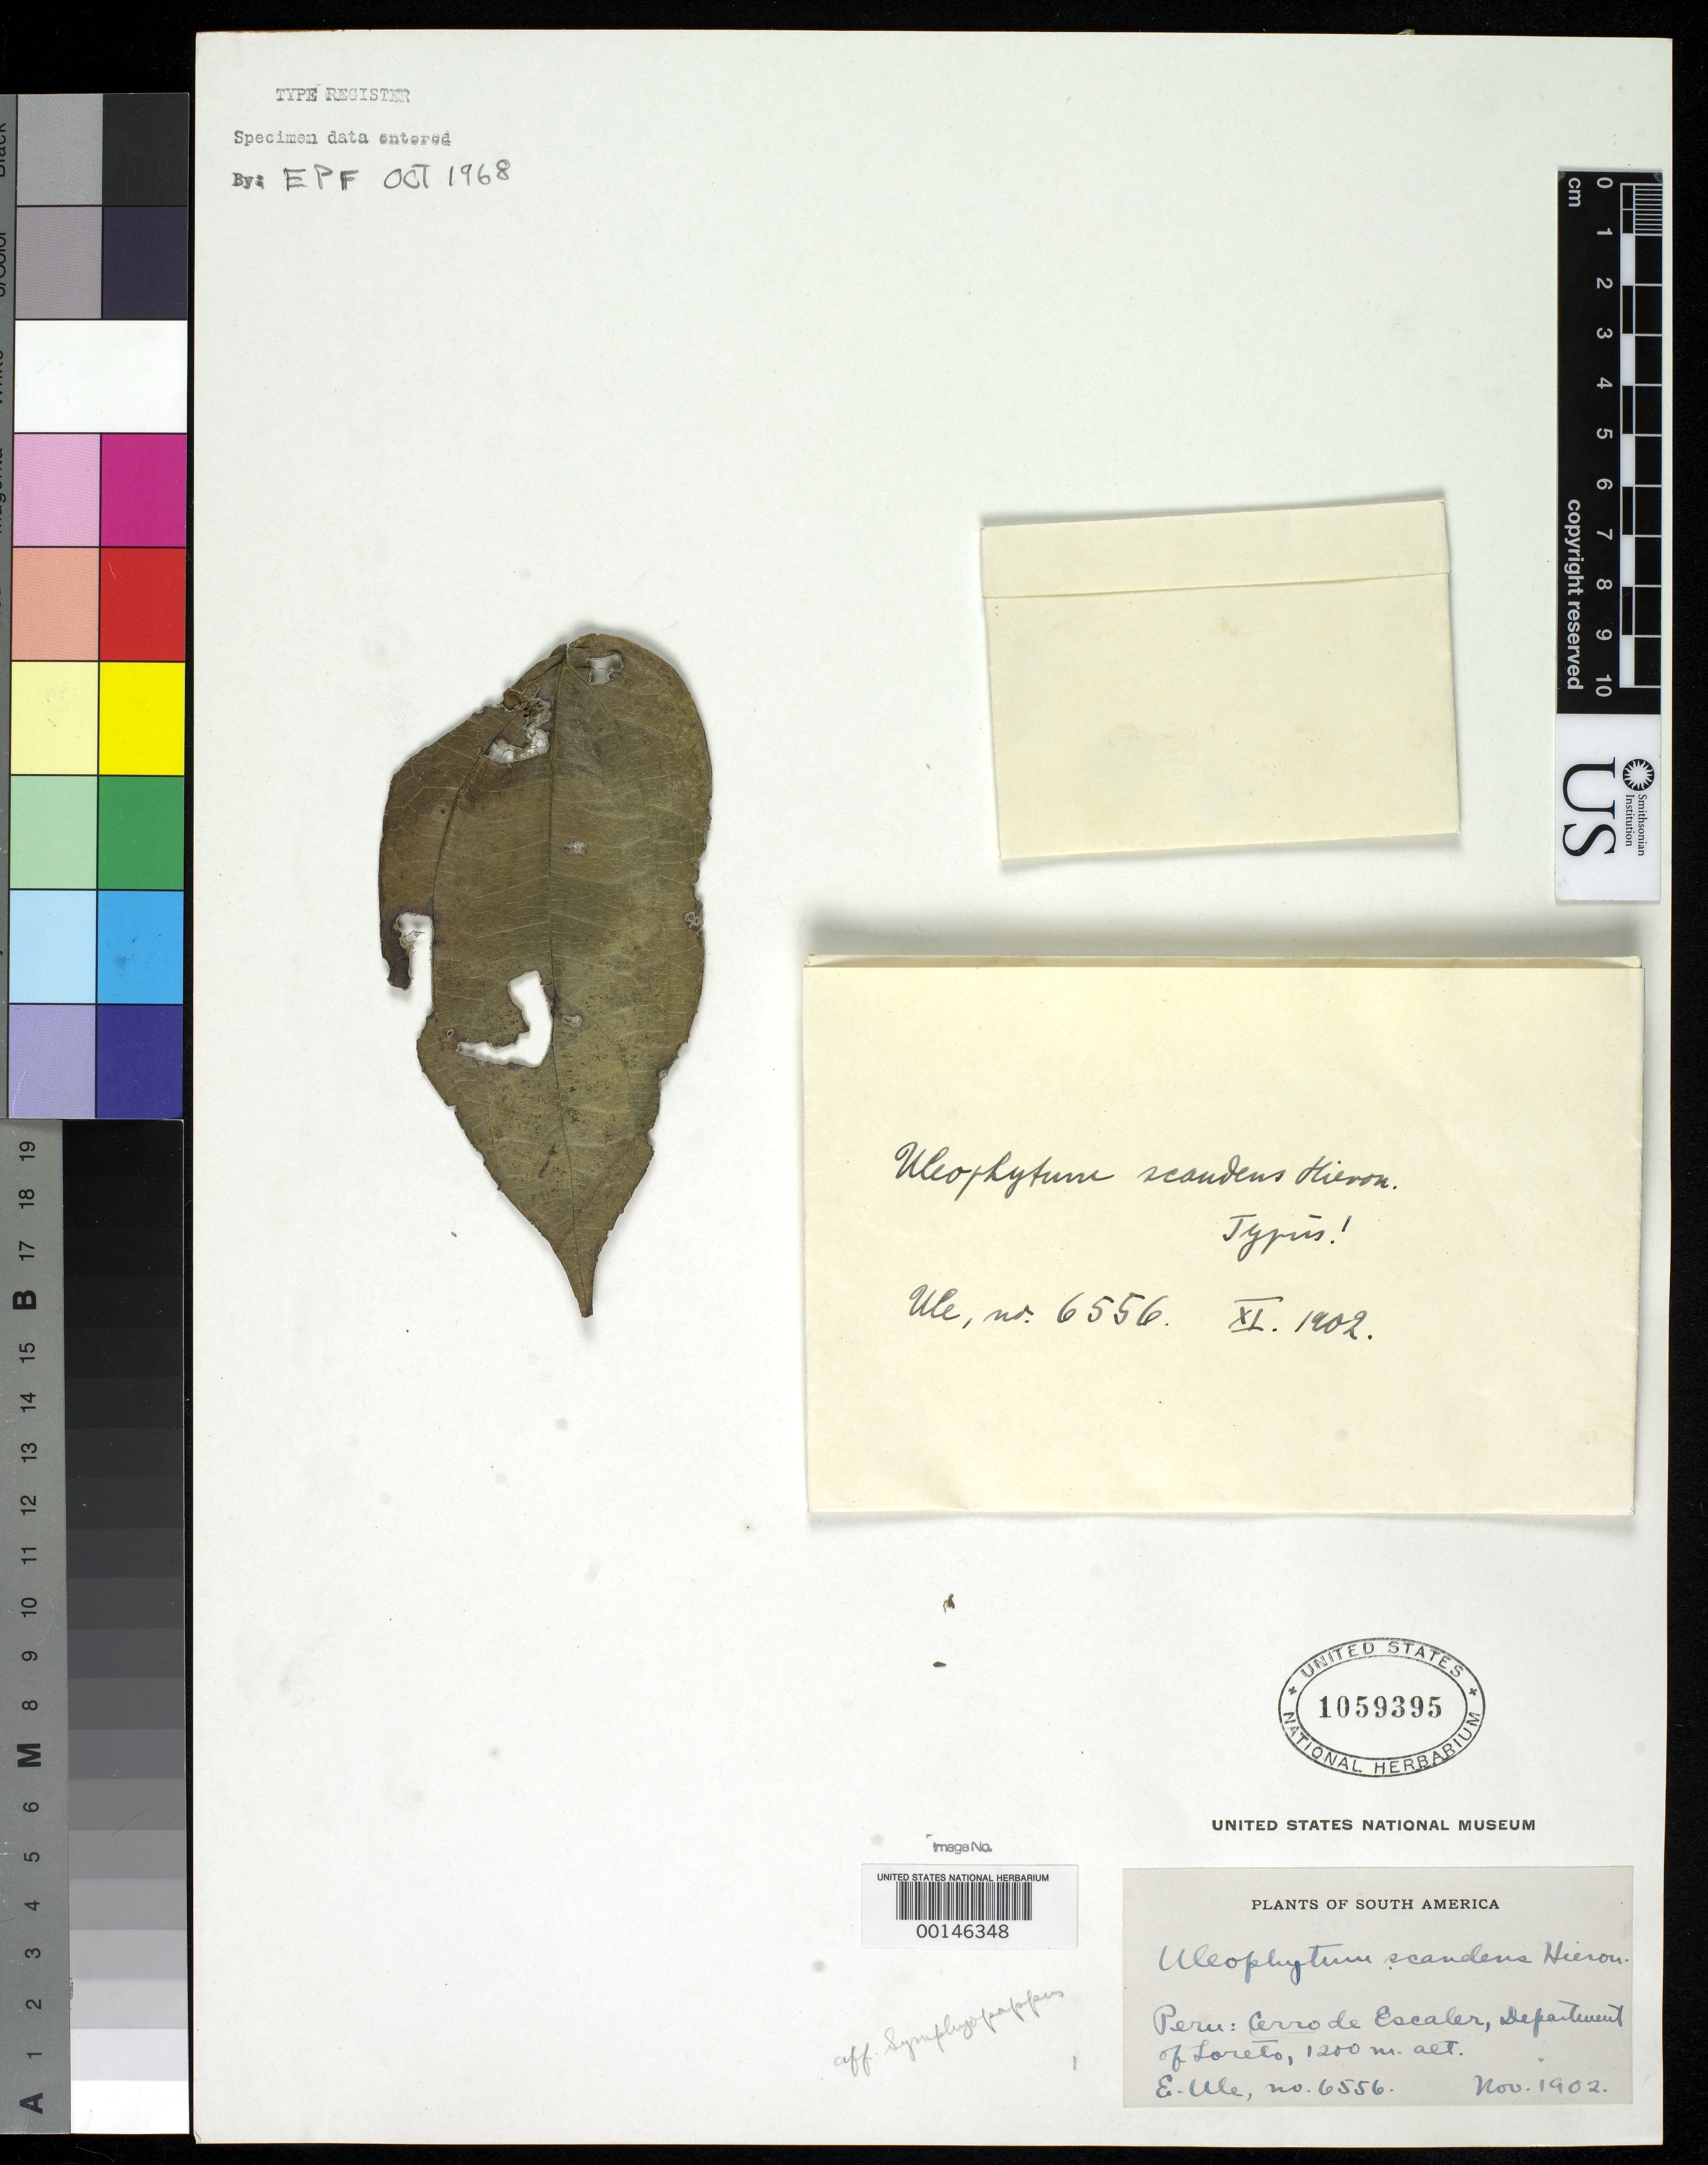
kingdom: Plantae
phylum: Tracheophyta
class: Magnoliopsida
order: Asterales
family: Asteraceae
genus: Uleophytum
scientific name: Uleophytum scandens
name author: Hieron.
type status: Type Fragment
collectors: E. H. Ule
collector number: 6556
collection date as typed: Nov 1902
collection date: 1902-11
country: Peru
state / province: Loreto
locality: Cerro de Escalero.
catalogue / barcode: US 1059395